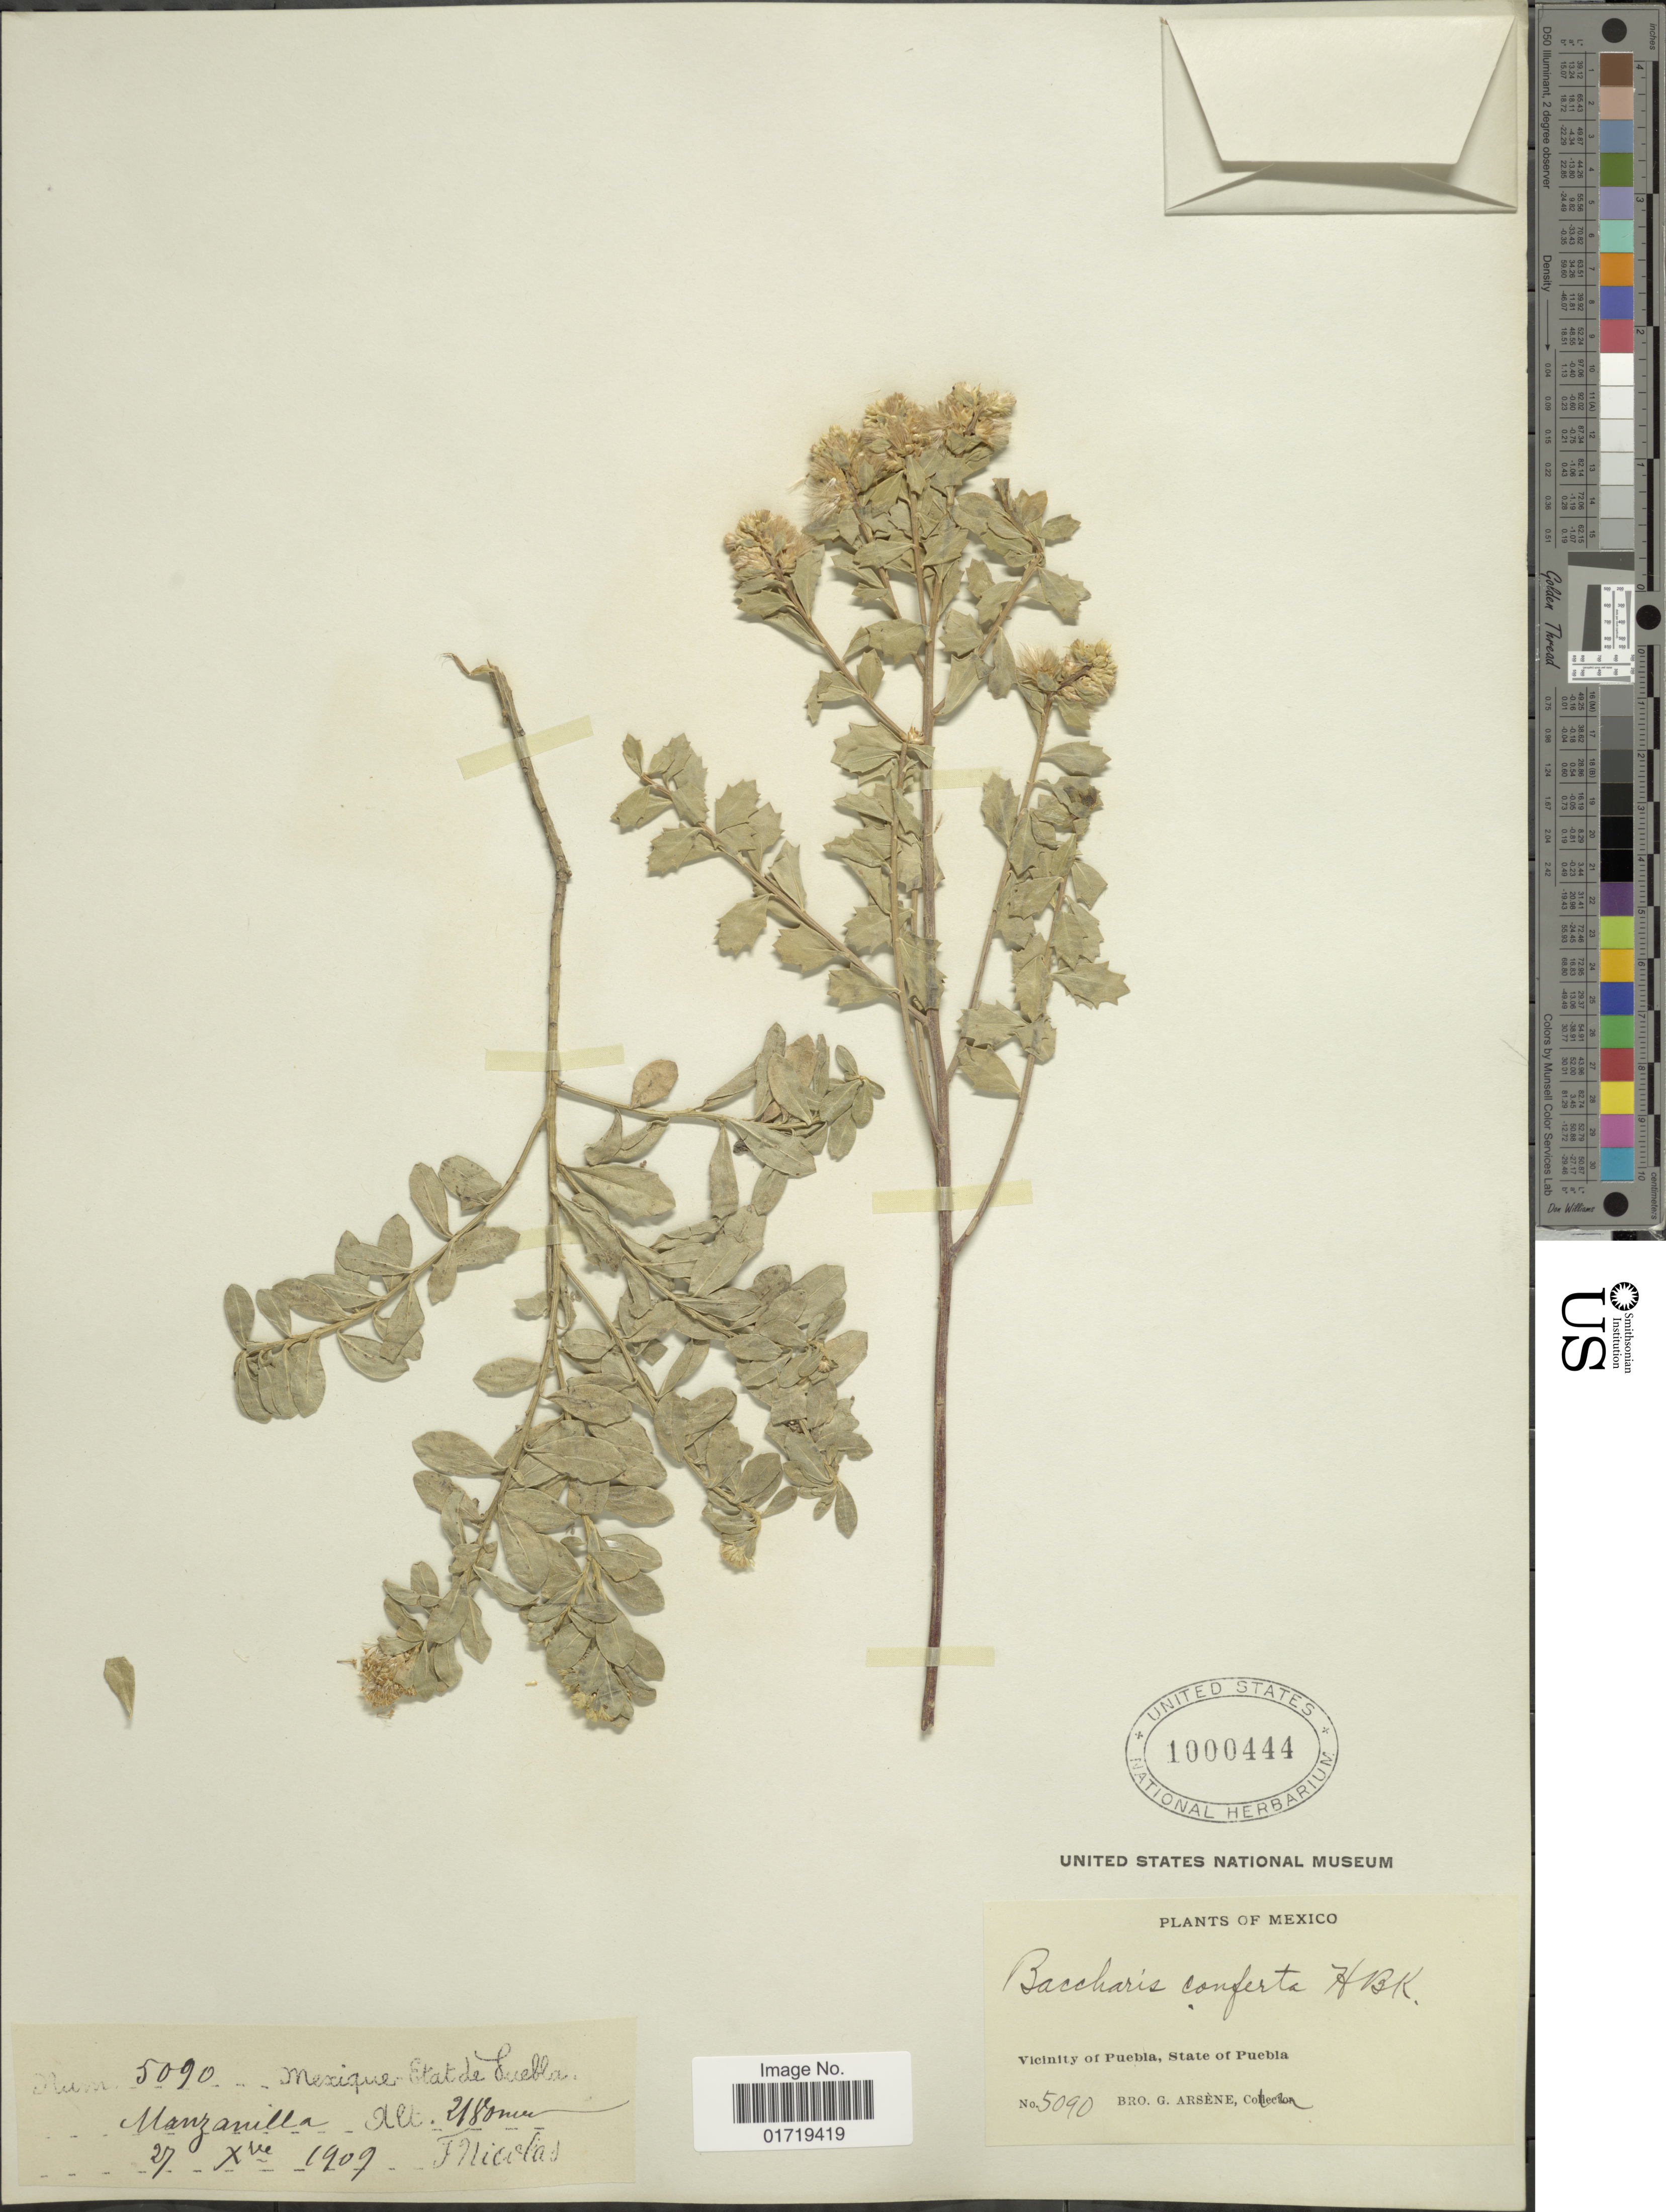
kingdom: Plantae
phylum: Tracheophyta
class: Magnoliopsida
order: Asterales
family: Asteraceae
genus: Baccharis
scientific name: Baccharis conferta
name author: Kunth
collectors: Bro. G. Arsène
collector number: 5090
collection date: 1909-10-27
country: Mexico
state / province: Puebla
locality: Vicinity of Puebla, State of Puebla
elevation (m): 2180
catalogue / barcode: US 1000444